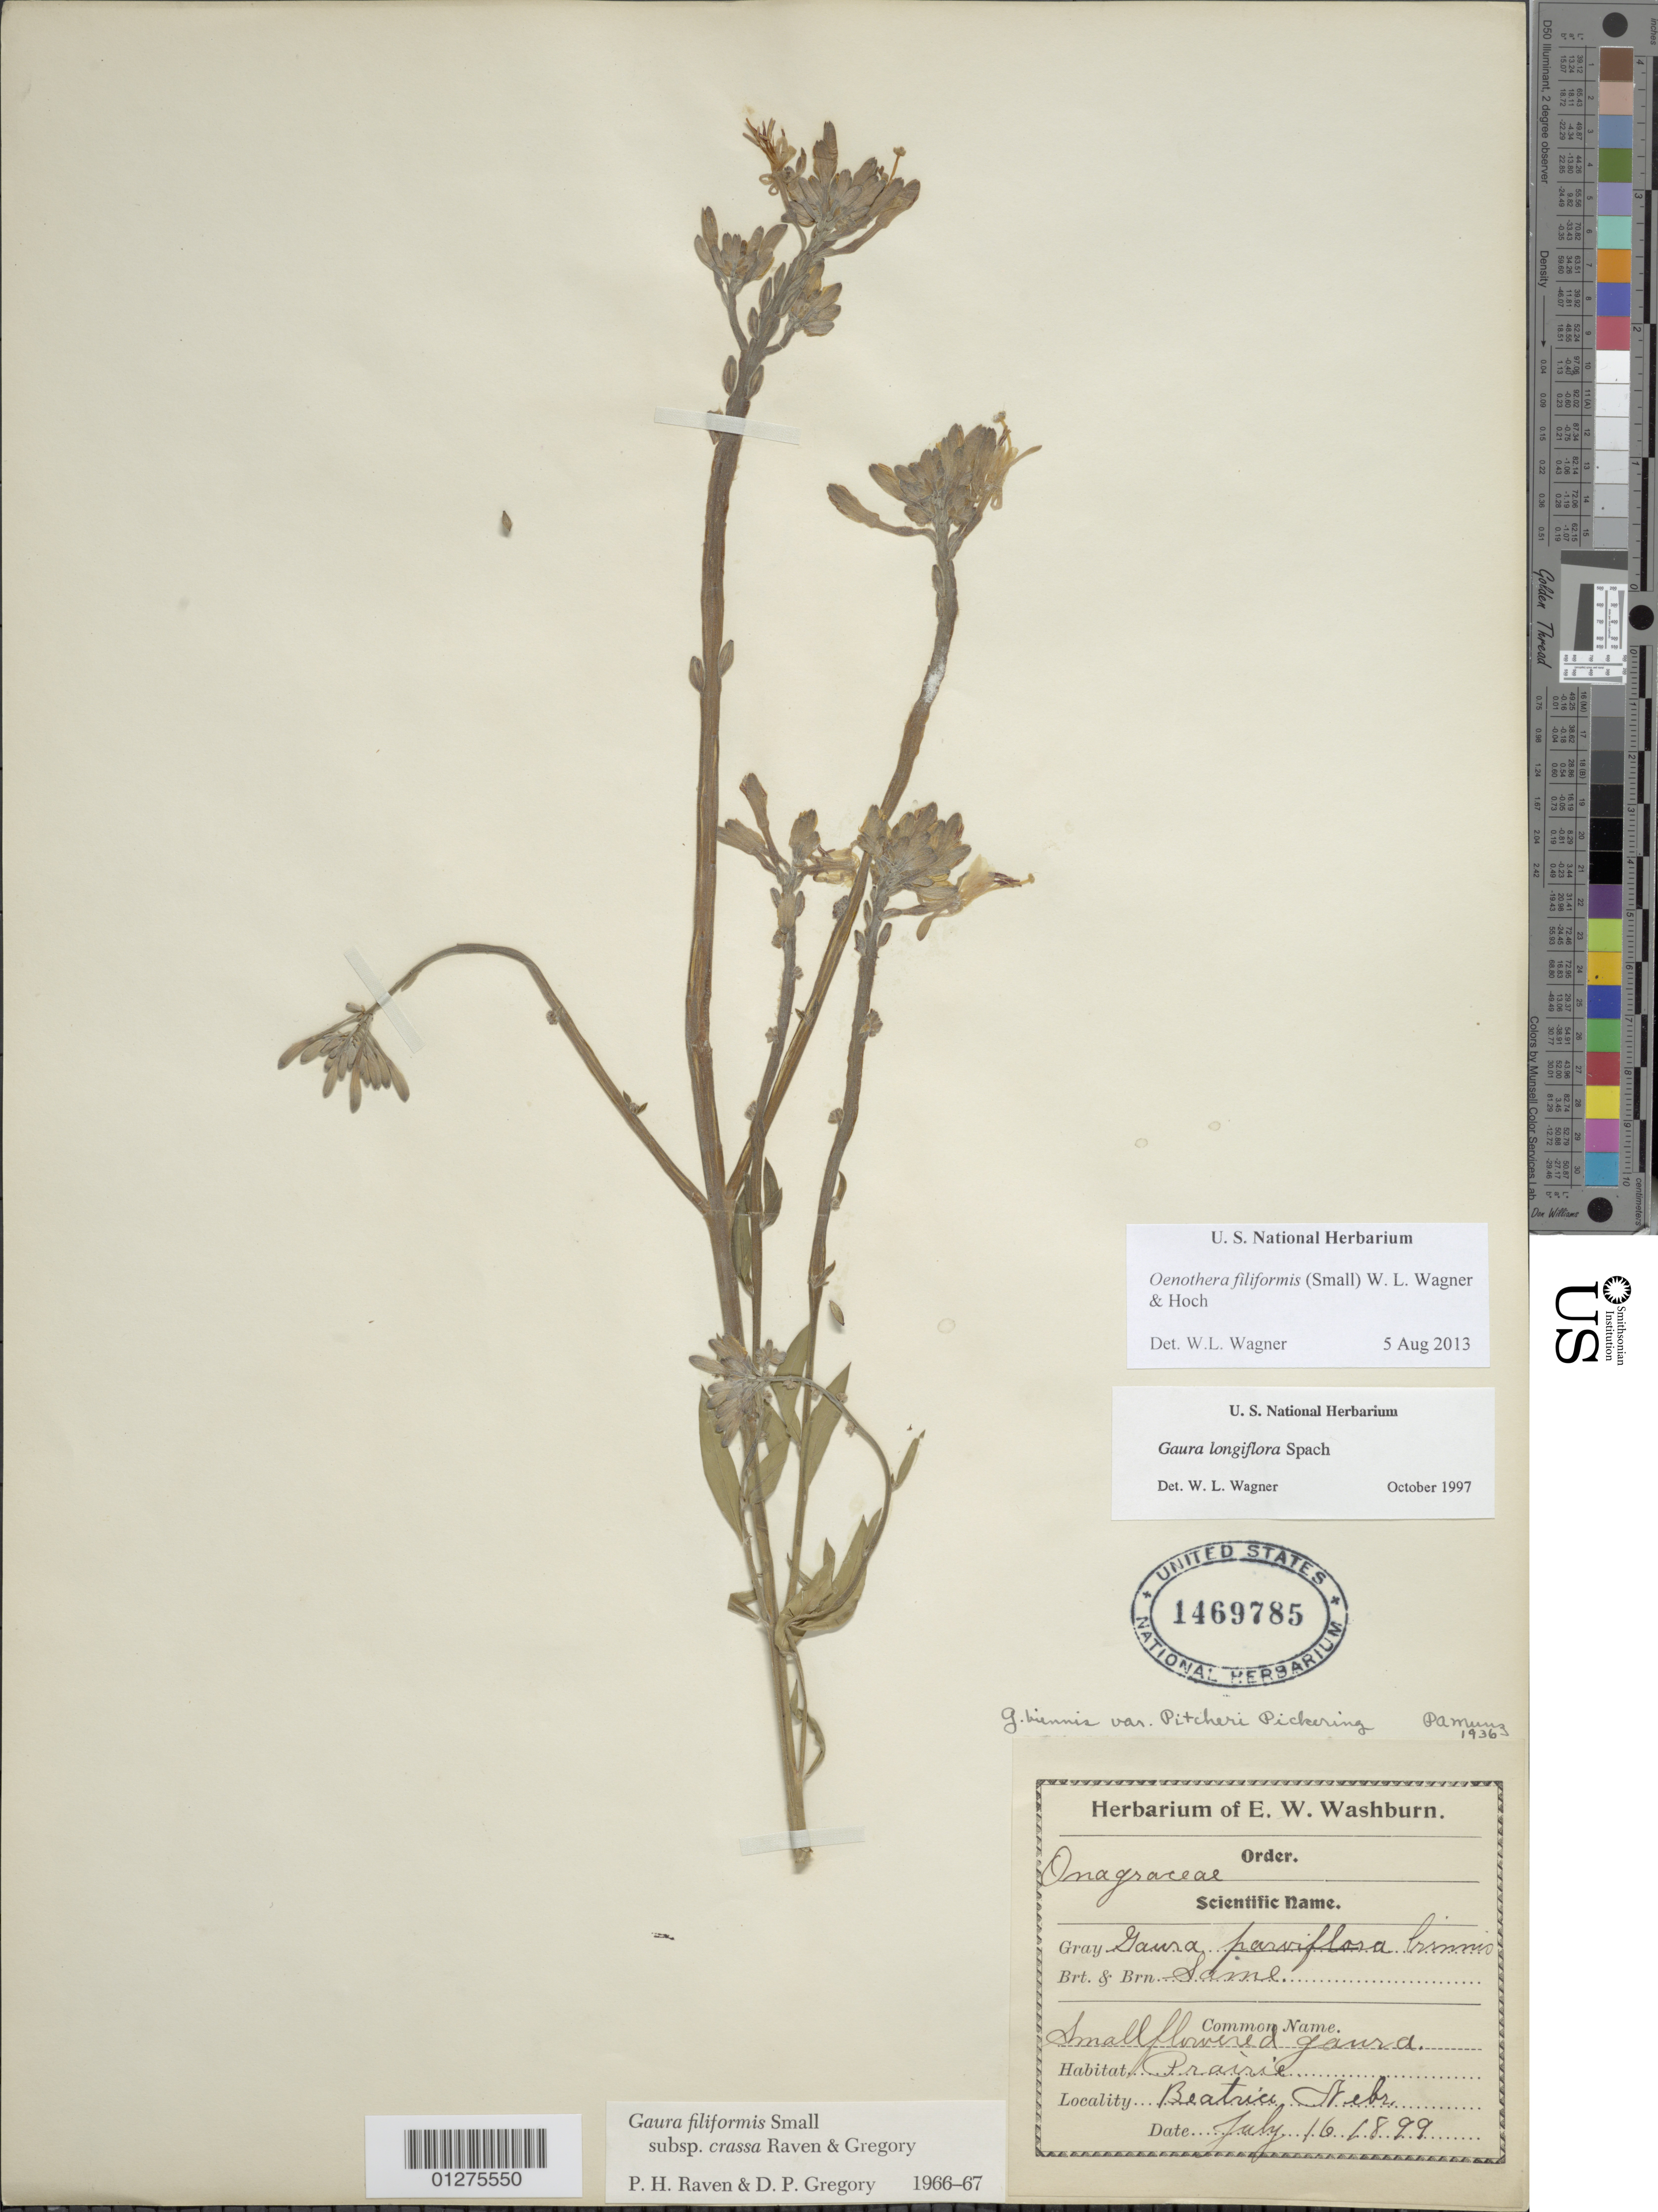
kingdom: Plantae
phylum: Tracheophyta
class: Magnoliopsida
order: Myrtales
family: Onagraceae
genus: Oenothera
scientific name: Oenothera filiformis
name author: (Small) W.L. Wagner & Hoch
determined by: Wagner, W. L., (BOT), Smithsonian Institution - National Museum of Natural History (UNITED STATES)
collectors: E. Washburn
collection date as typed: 16 Jul 1899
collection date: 1899-07-16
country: United States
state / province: Nebraska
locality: Beatrice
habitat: Prairie.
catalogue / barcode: US 1469785